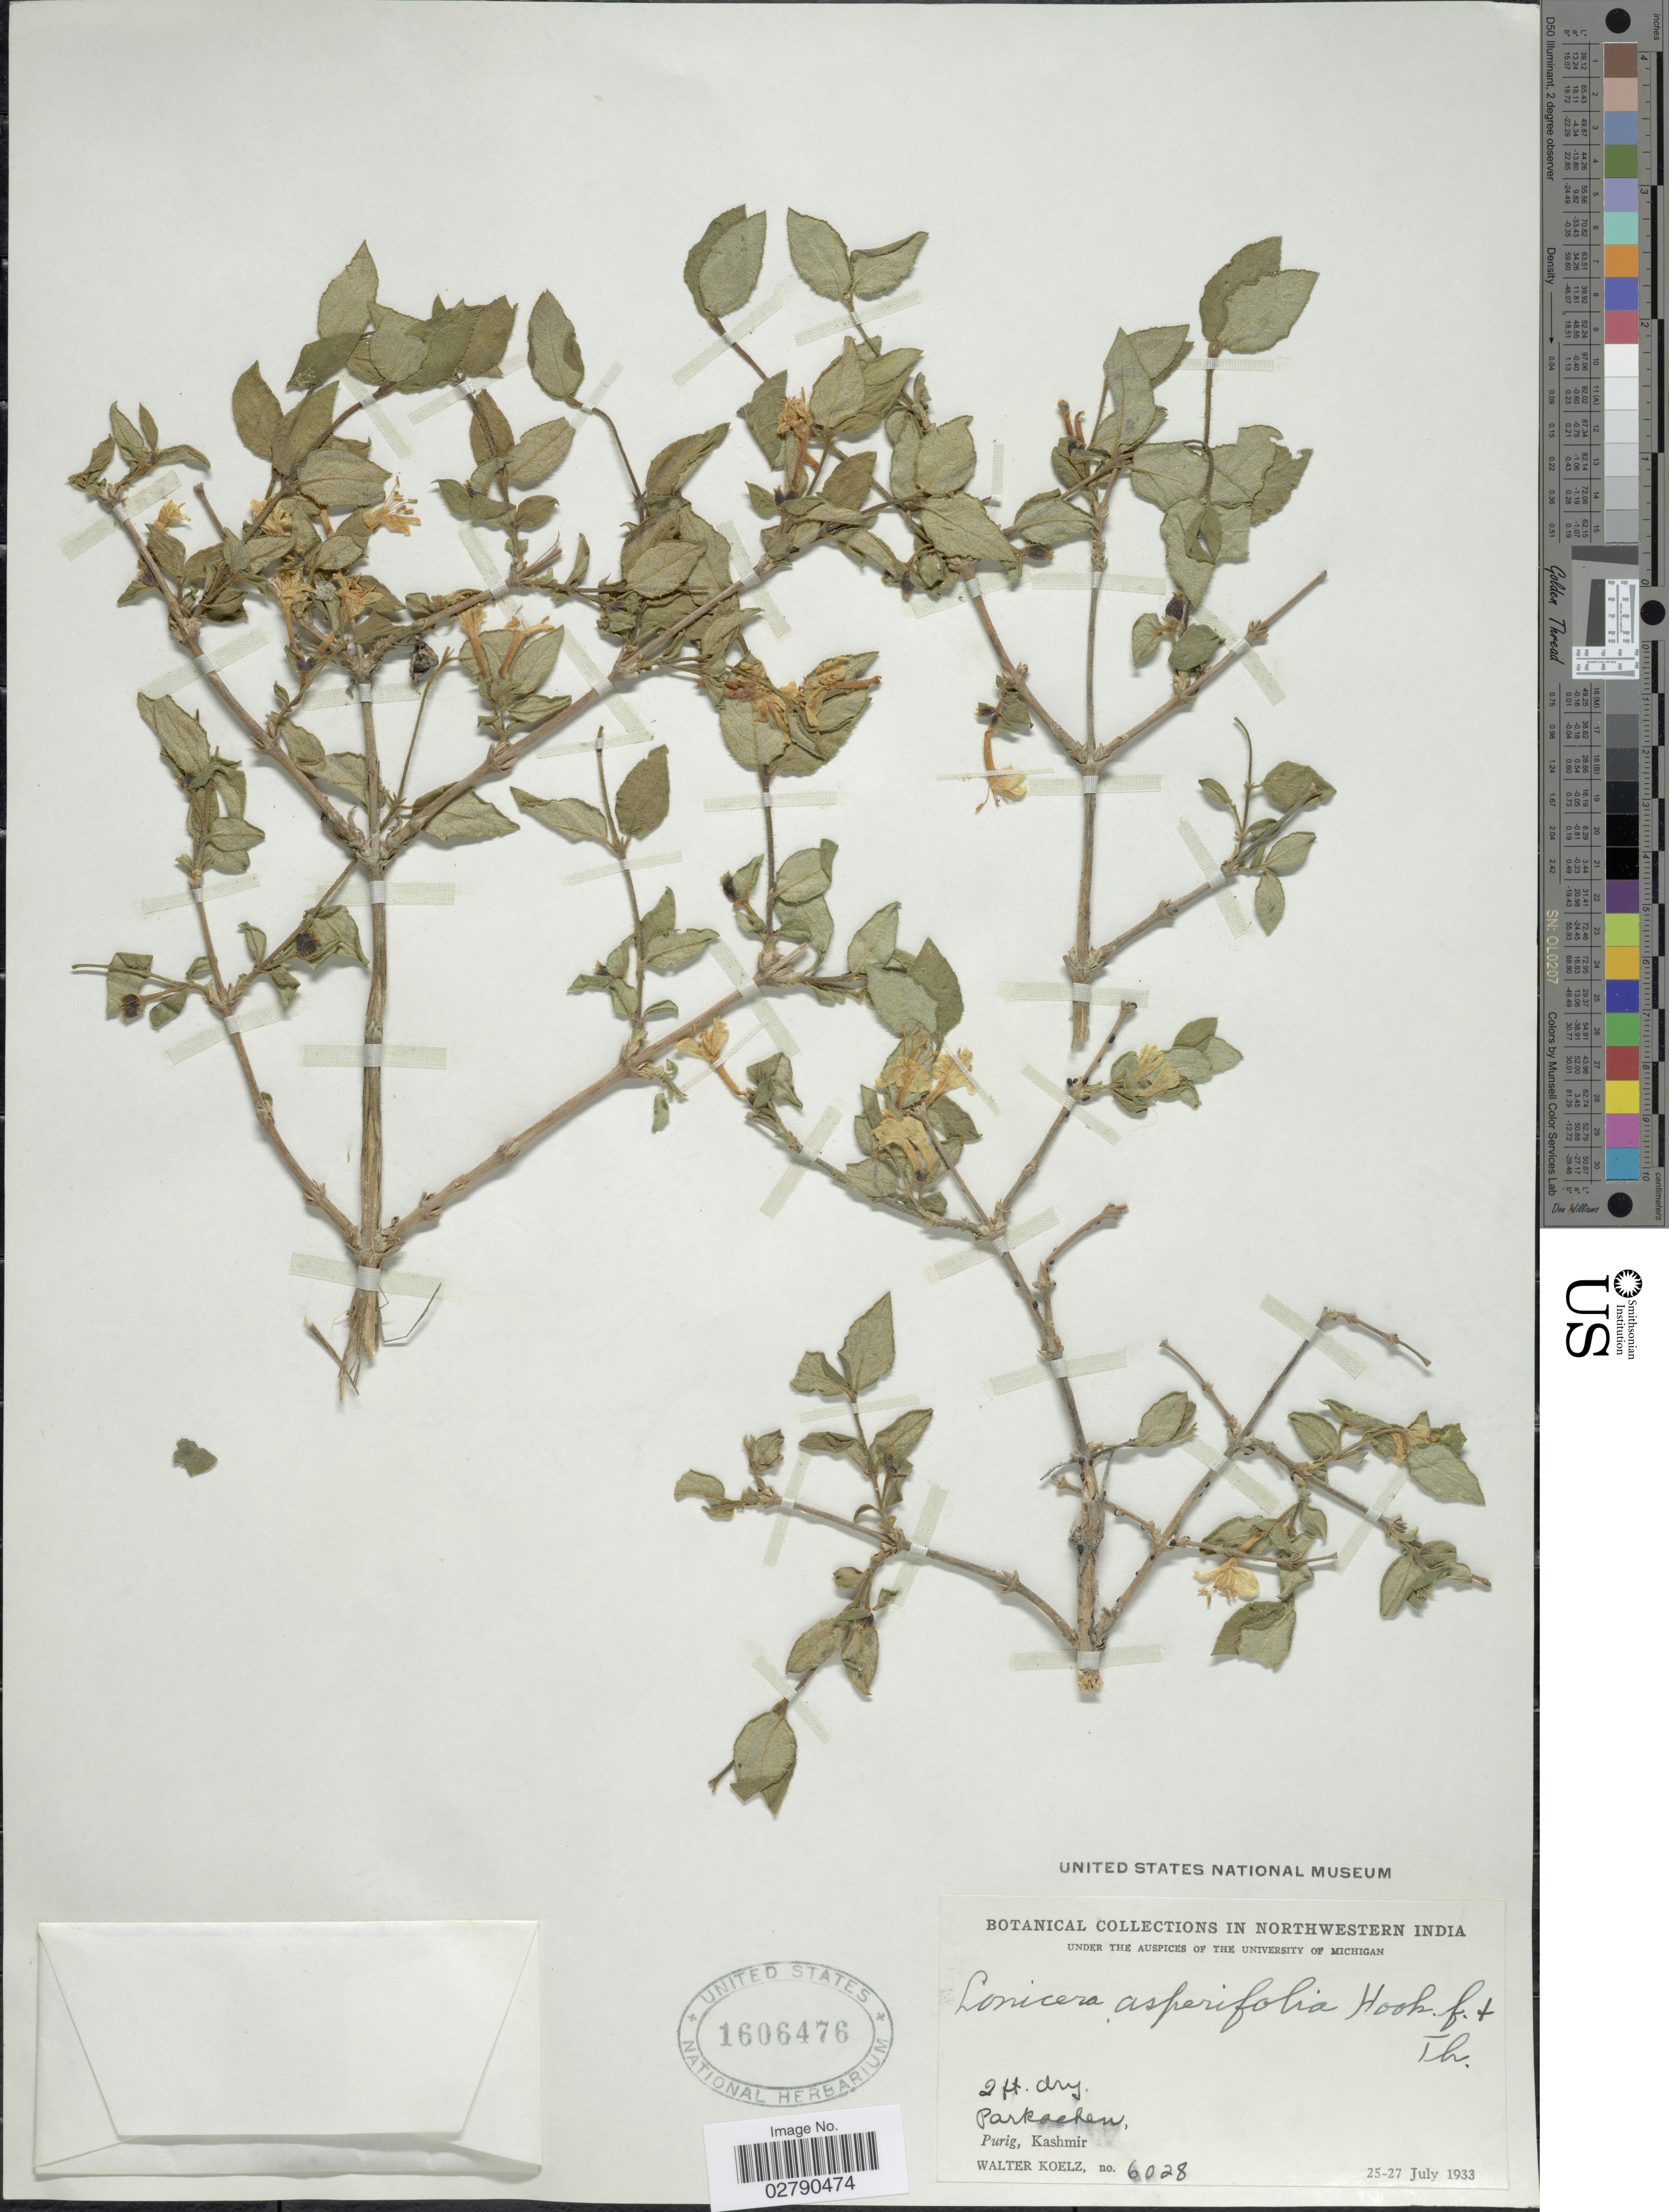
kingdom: Plantae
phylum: Tracheophyta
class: Magnoliopsida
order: Dipsacales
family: Caprifoliaceae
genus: Lonicera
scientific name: Lonicera asperifolia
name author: (Decne.) Hook. f. & Thomson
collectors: W. N. Koelz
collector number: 6028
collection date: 1933-07-25/1933-07-27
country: India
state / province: Jammu and Kashmir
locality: Northwestern India. Parkachen, Purig, Kashmir.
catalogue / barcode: US 1606476